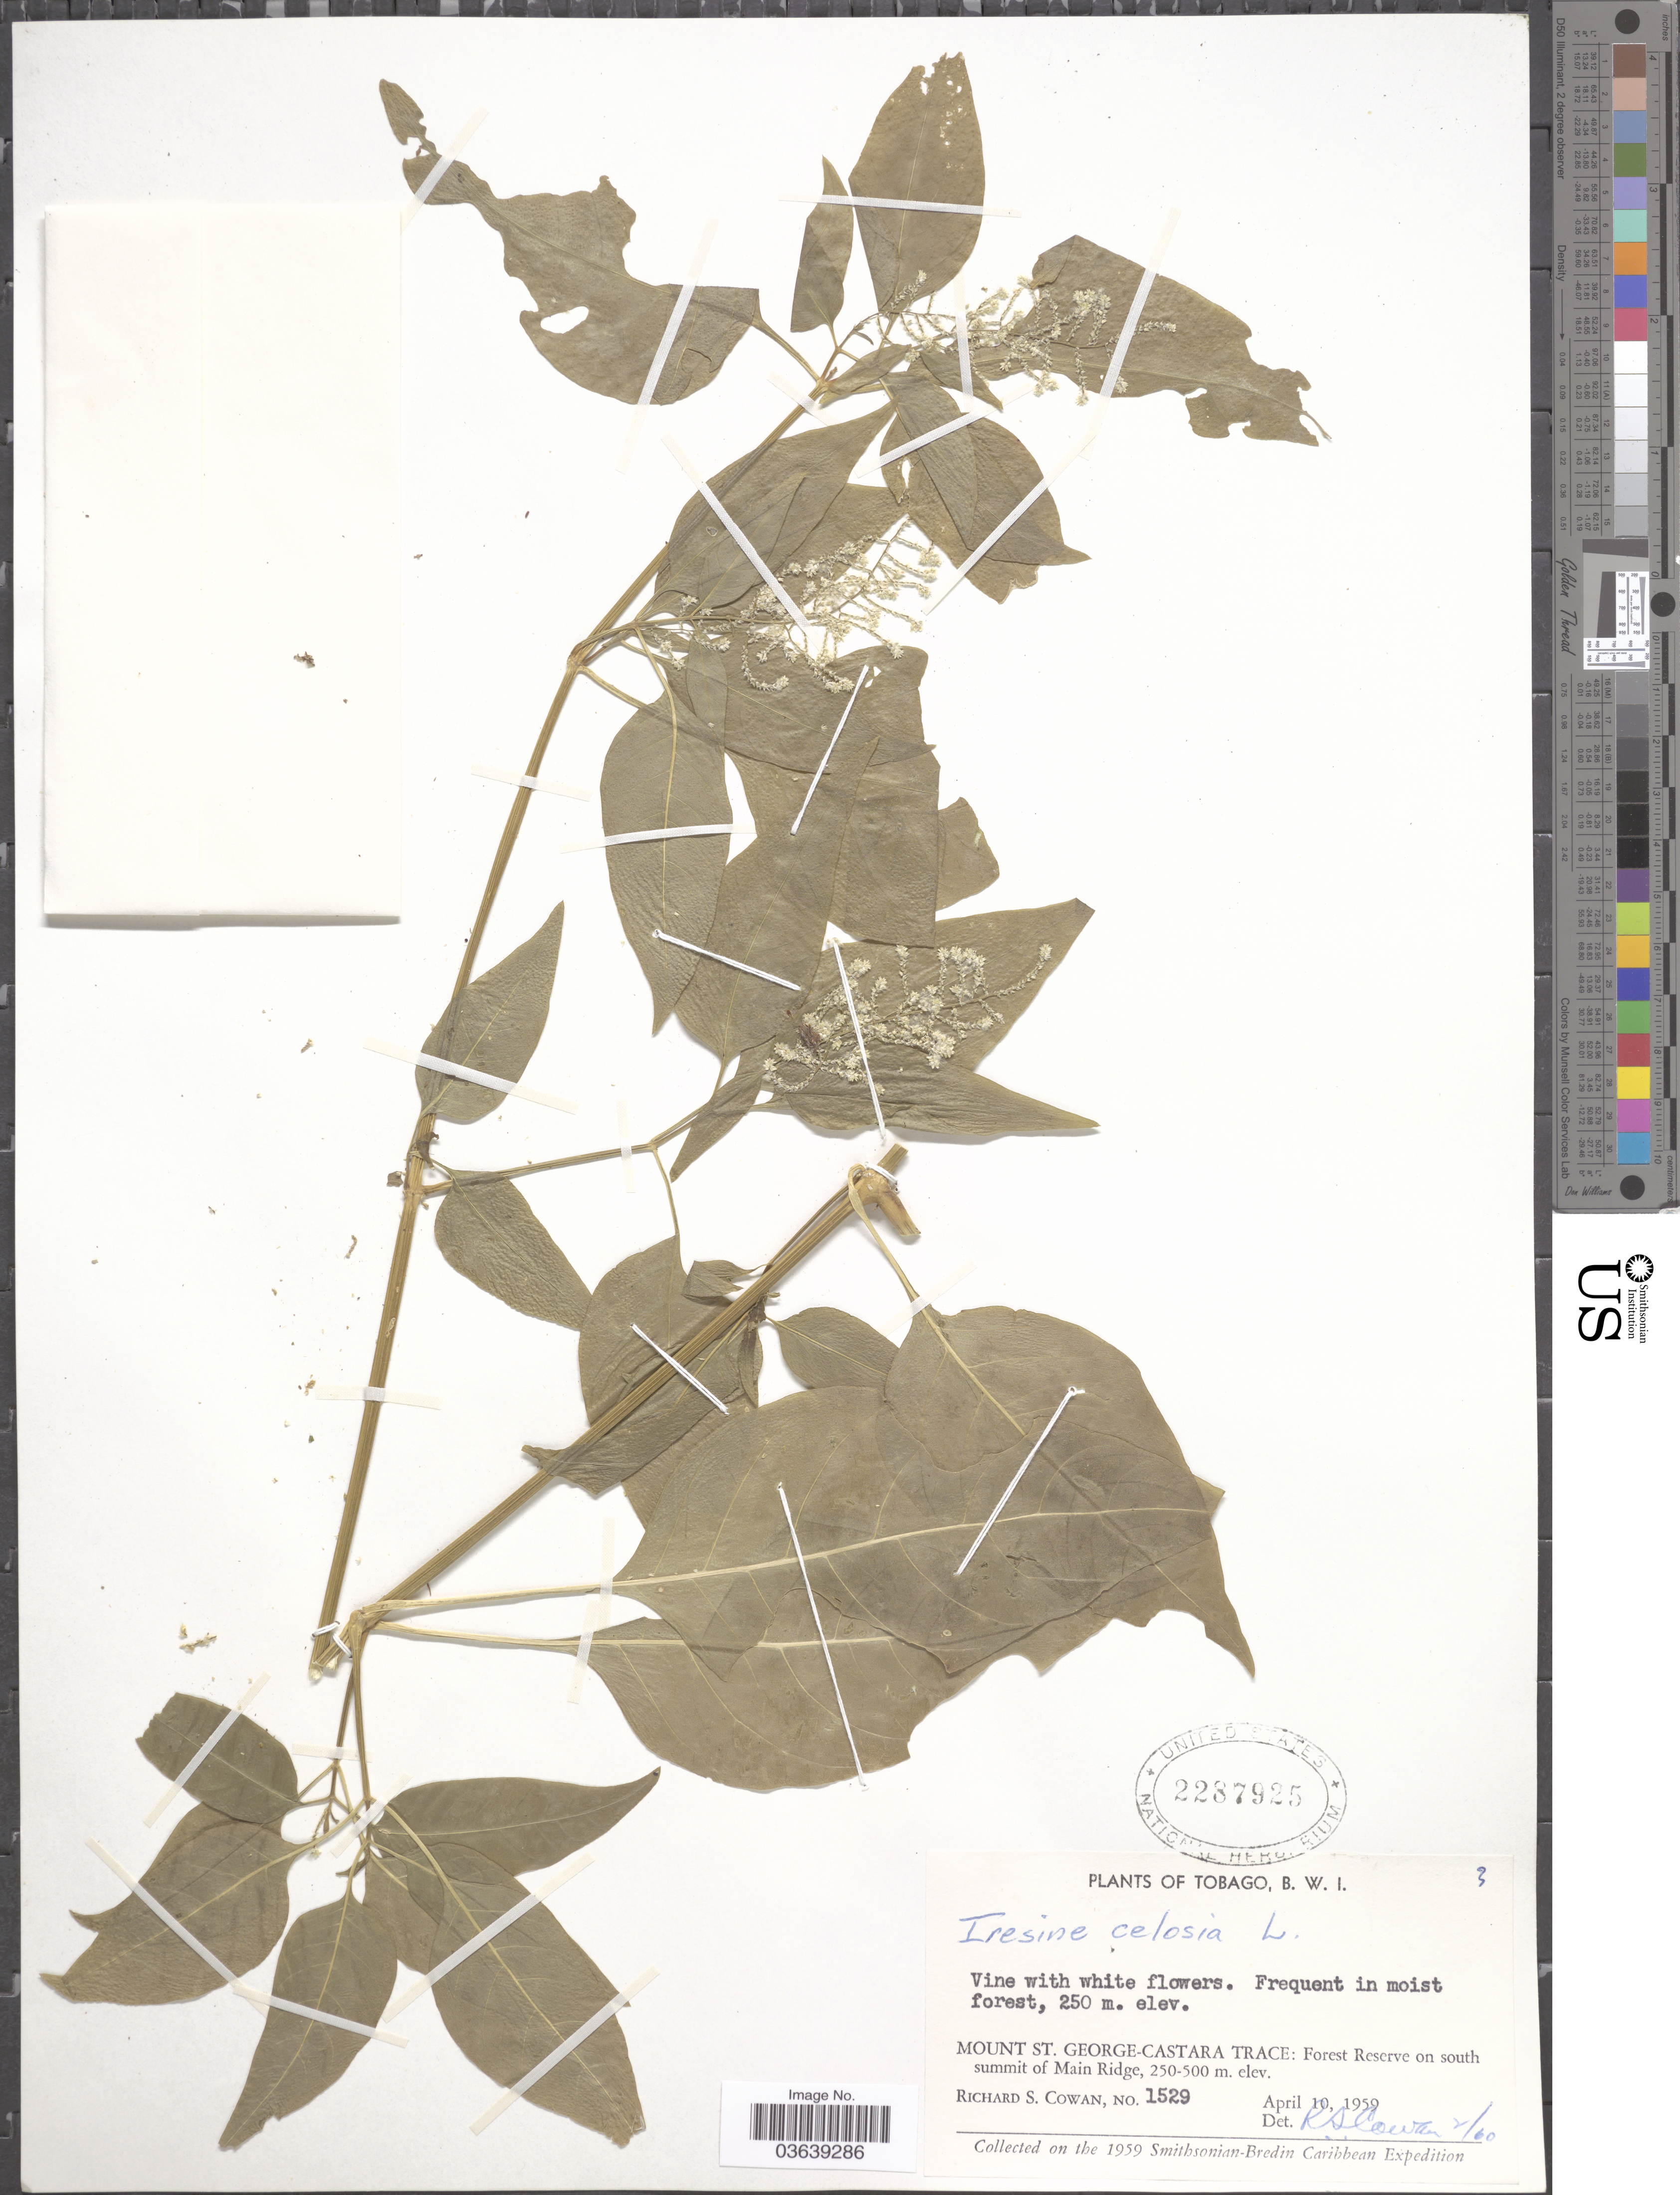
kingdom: Plantae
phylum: Tracheophyta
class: Magnoliopsida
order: Caryophyllales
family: Amaranthaceae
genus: Iresine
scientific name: Iresine celosia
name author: L.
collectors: R. S. Cowan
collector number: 1529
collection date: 1959-04-10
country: Trinidad and Tobago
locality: Tobago, B. W. I. Mount St. George-Castara Trace: Forest Reserve on south summit of Main Ridge.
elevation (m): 250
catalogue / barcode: US 2287925